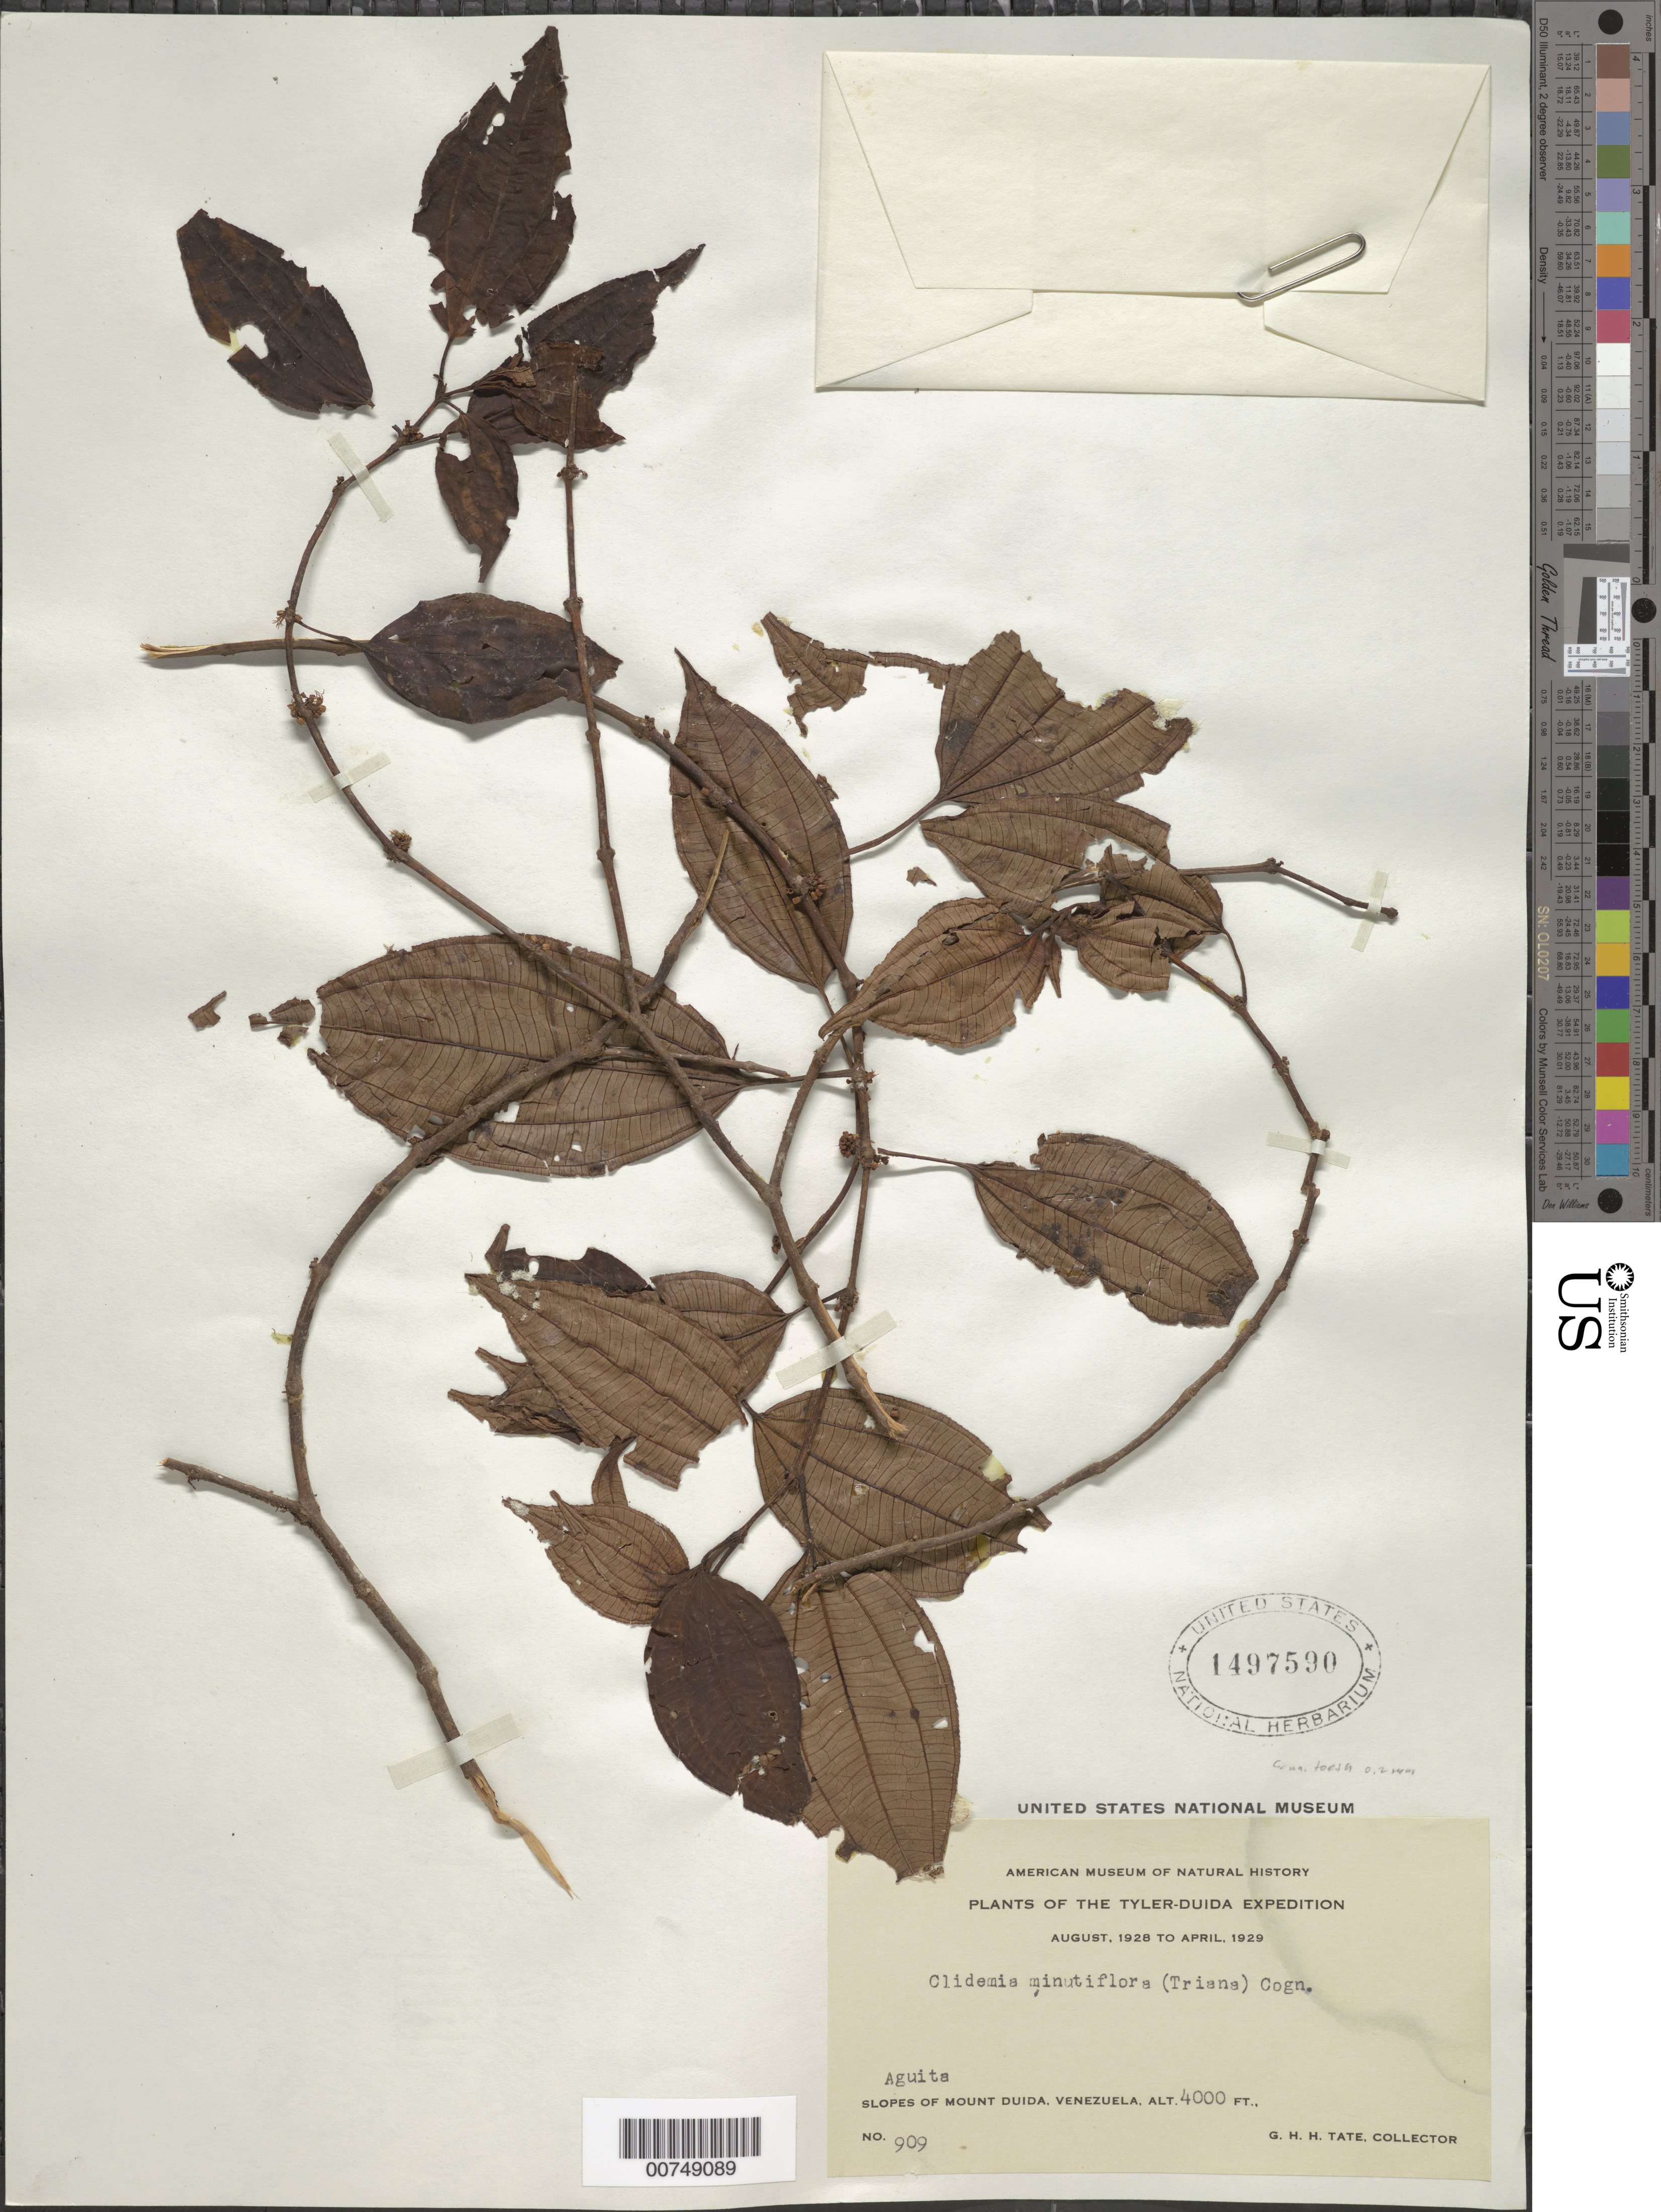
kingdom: Plantae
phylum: Tracheophyta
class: Magnoliopsida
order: Myrtales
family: Melastomataceae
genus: Clidemia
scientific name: Clidemia minutiflora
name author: (Triana) Cogn.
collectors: G. H. H.Tate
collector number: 909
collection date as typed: Aug-28 to Apr-29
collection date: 1928-08/1929-04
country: Venezuela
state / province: Amazonas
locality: Aquita, slopes of Mt. Duida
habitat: Slopes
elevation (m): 1219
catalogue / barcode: US 1497590